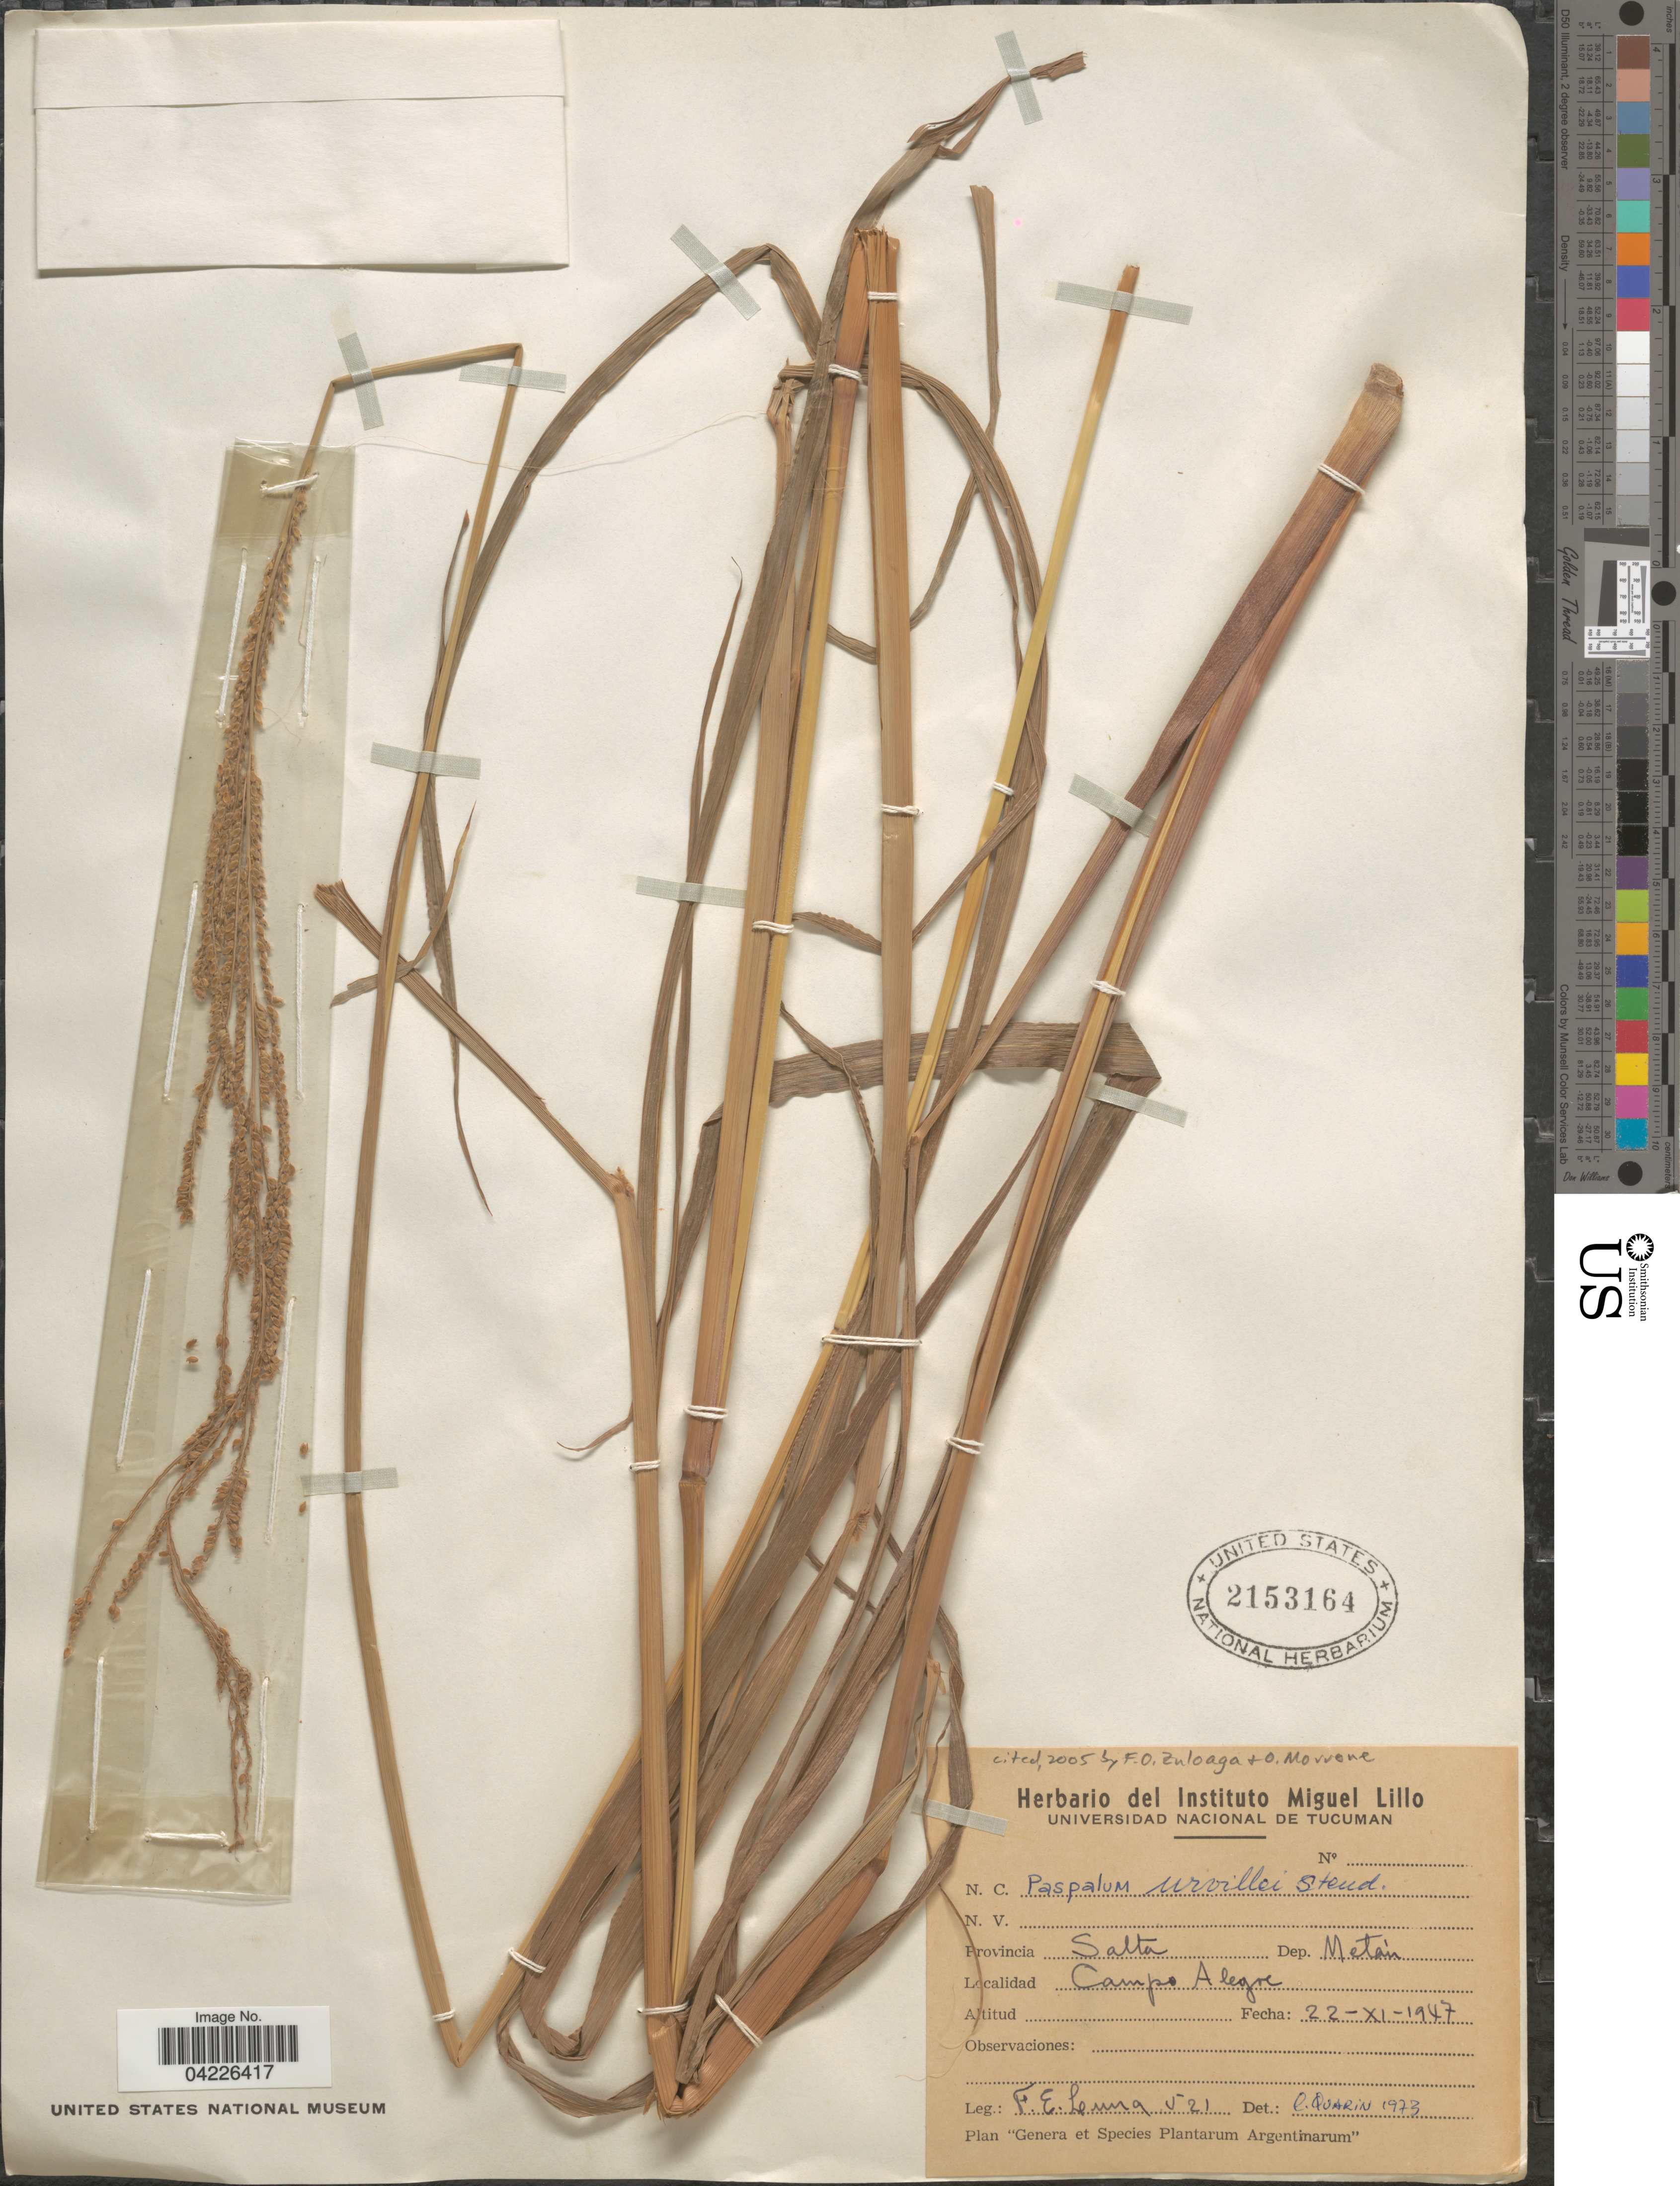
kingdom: Plantae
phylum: Tracheophyta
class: Liliopsida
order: Poales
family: Poaceae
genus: Paspalum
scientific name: Paspalum urvillei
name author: Steud.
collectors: F. E. Luna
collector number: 521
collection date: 1947-11-22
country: Argentina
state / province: Salta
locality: Dep. Metán. Campo Alegre.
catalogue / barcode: US 2153164